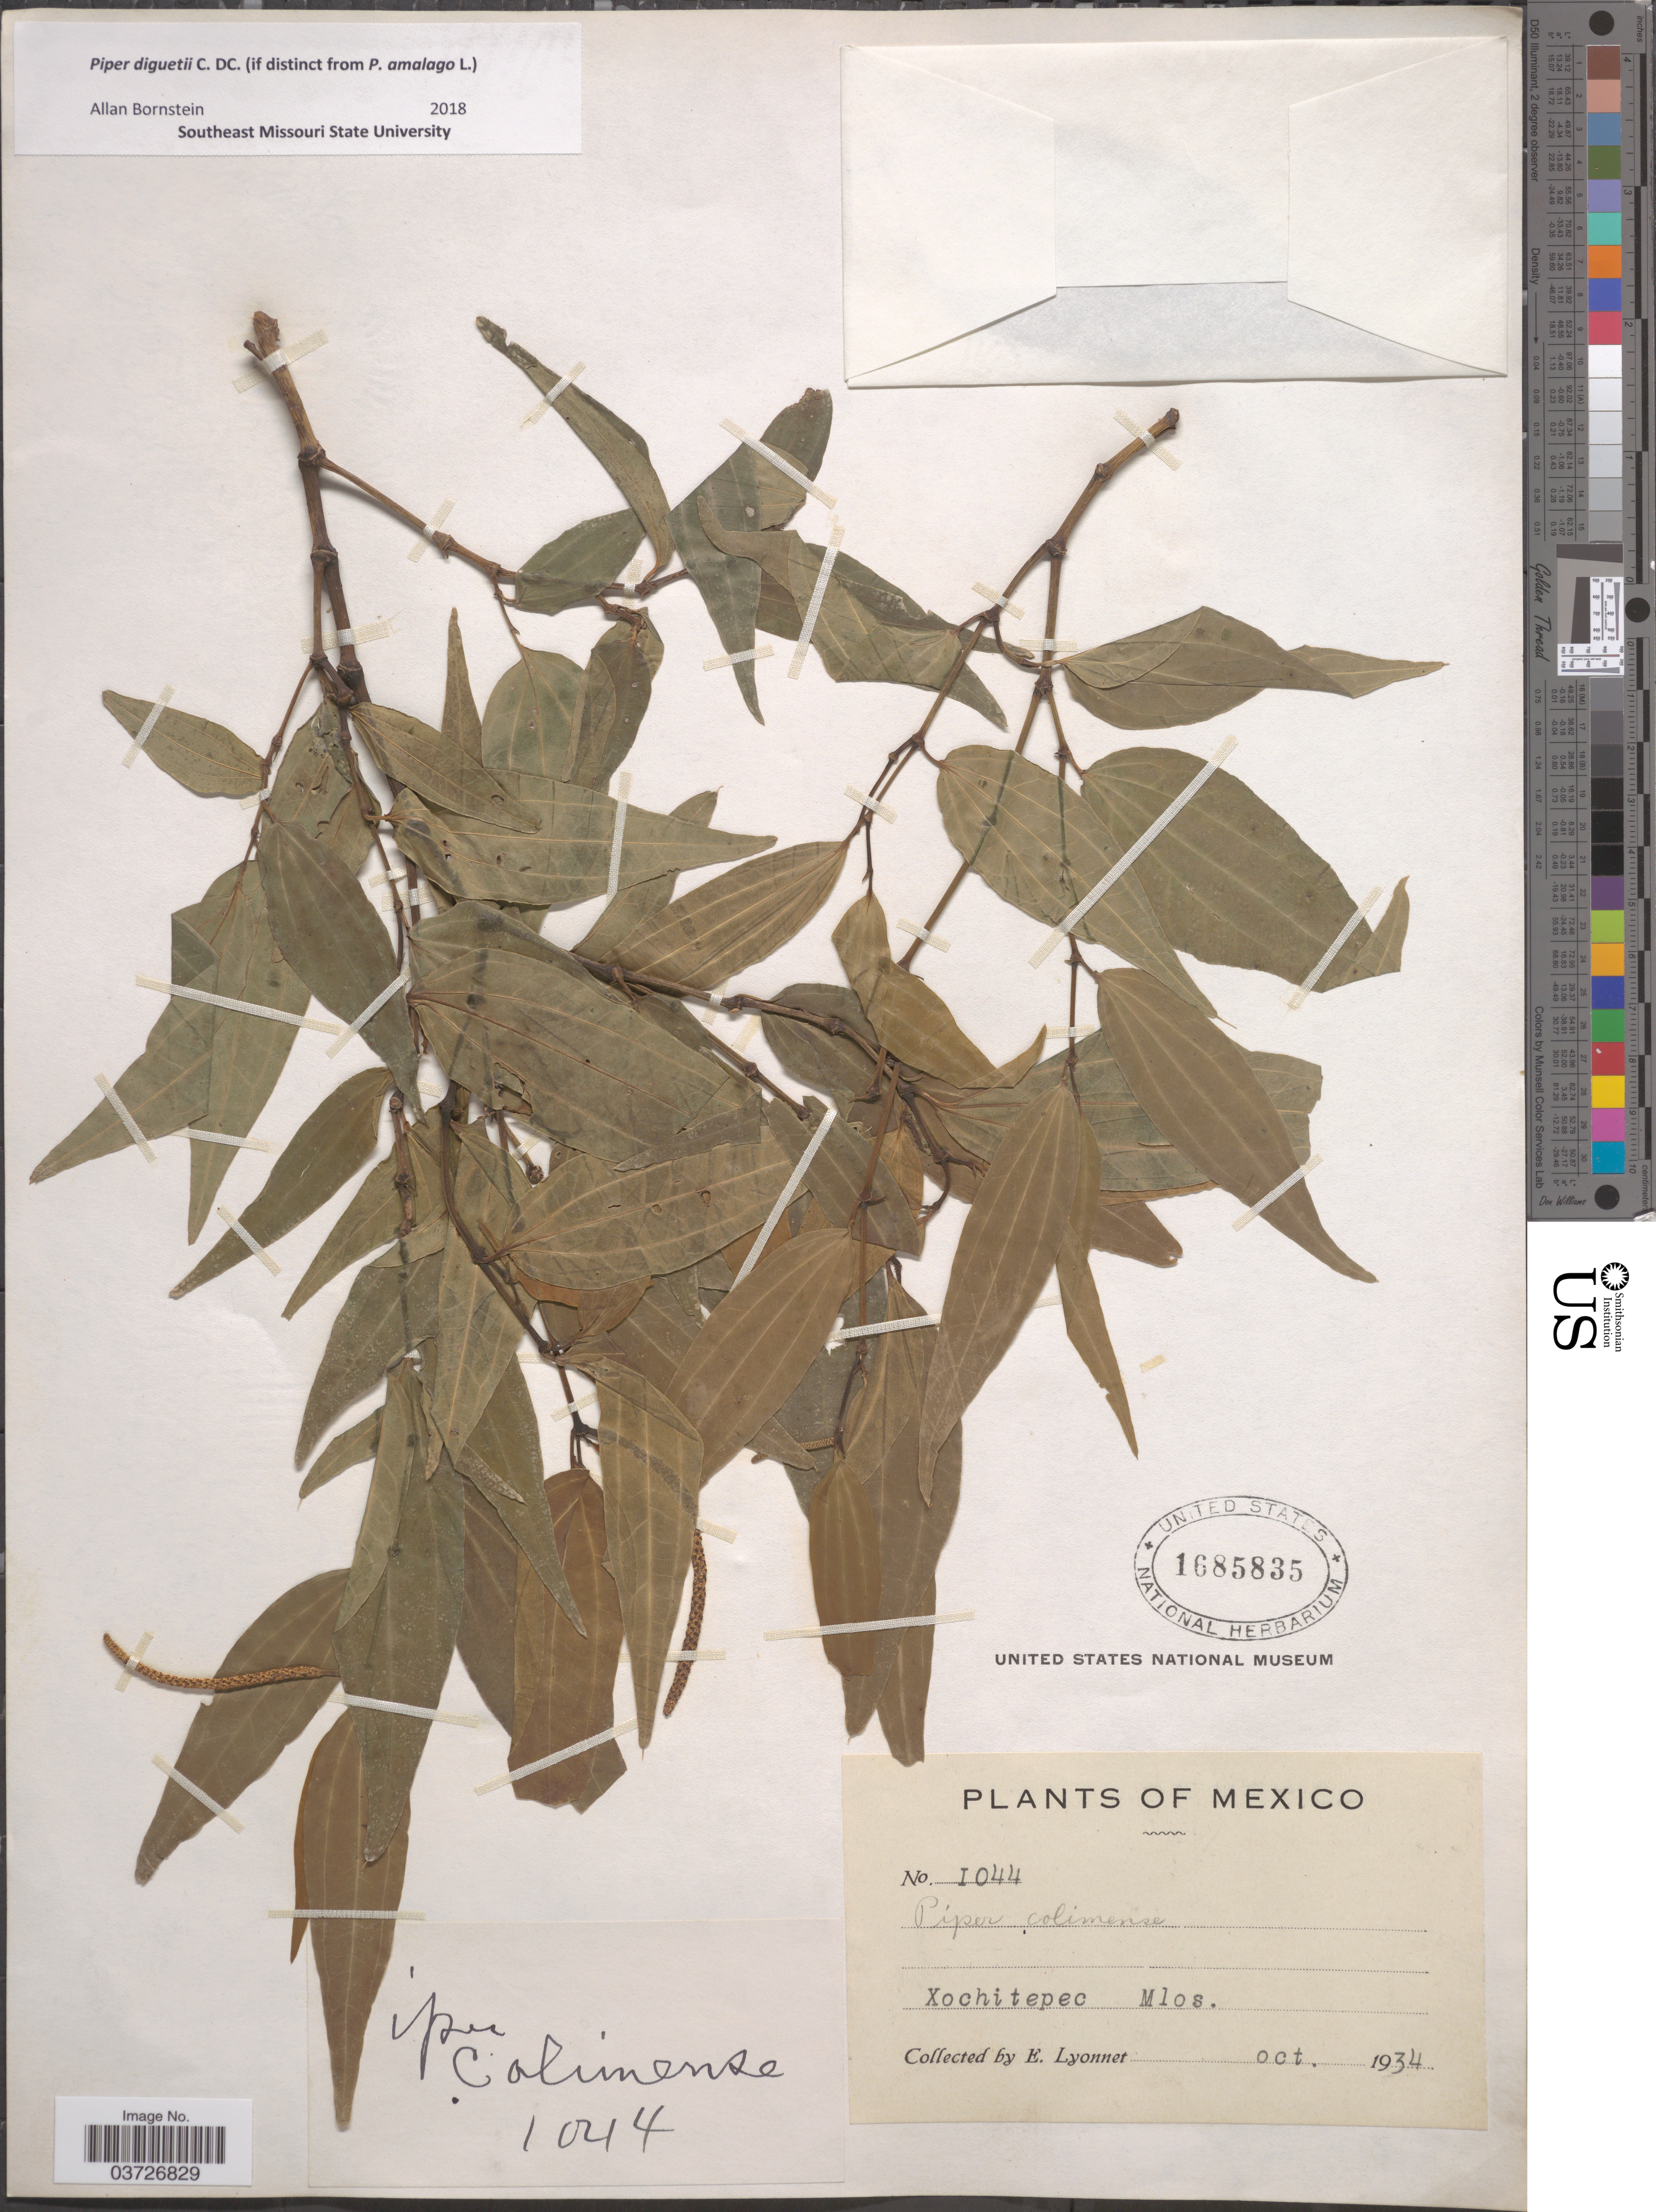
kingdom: Plantae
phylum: Tracheophyta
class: Magnoliopsida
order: Piperales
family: Piperaceae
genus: Piper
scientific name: Piper diguetii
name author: C. DC.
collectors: E. Lyonnet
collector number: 1044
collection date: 1934-10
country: Mexico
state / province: Morelos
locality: Xochitepec.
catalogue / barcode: US 1685835